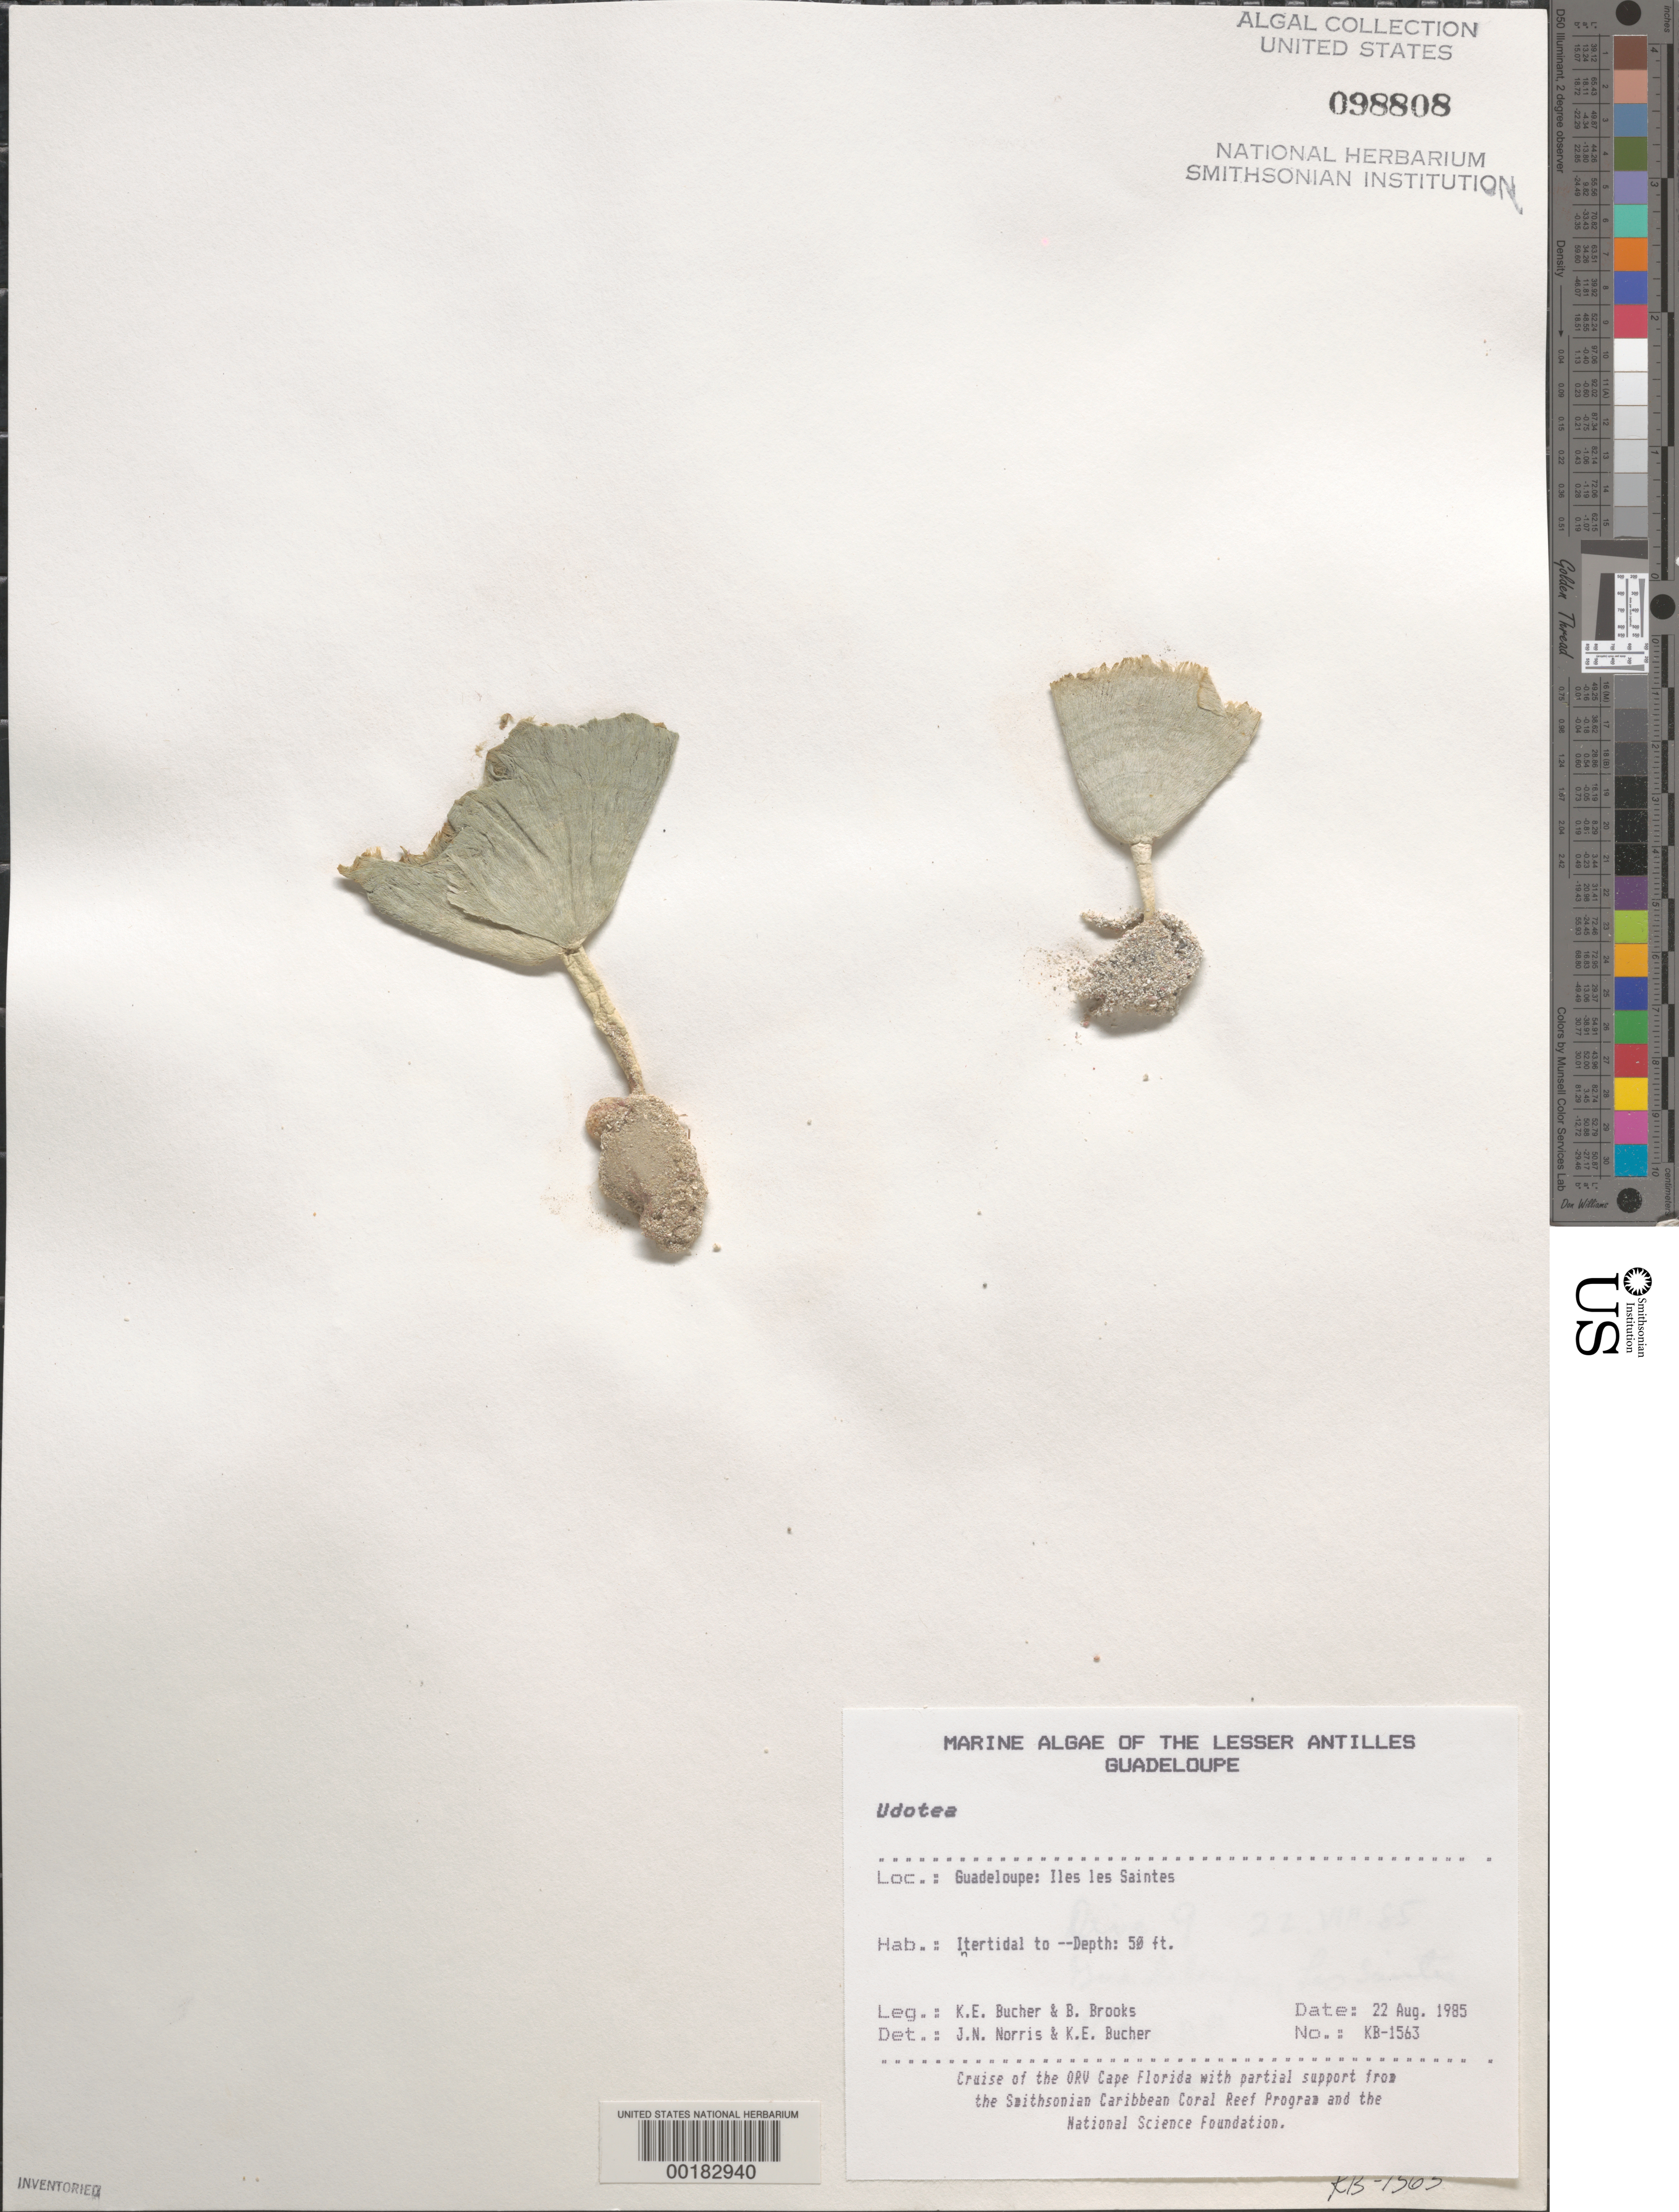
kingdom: Plantae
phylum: Chlorophyta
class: Ulvophyceae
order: Bryopsidales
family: Udoteaceae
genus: Udotea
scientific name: Udotea sp.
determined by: Norris, J. N.; Bucher, K. E.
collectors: K. E. Bucher & B. Brooks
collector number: Kb-1563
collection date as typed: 22 Aug 1985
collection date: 1985-08-22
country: Guadeloupe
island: Iles des Saintes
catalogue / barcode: US 98808